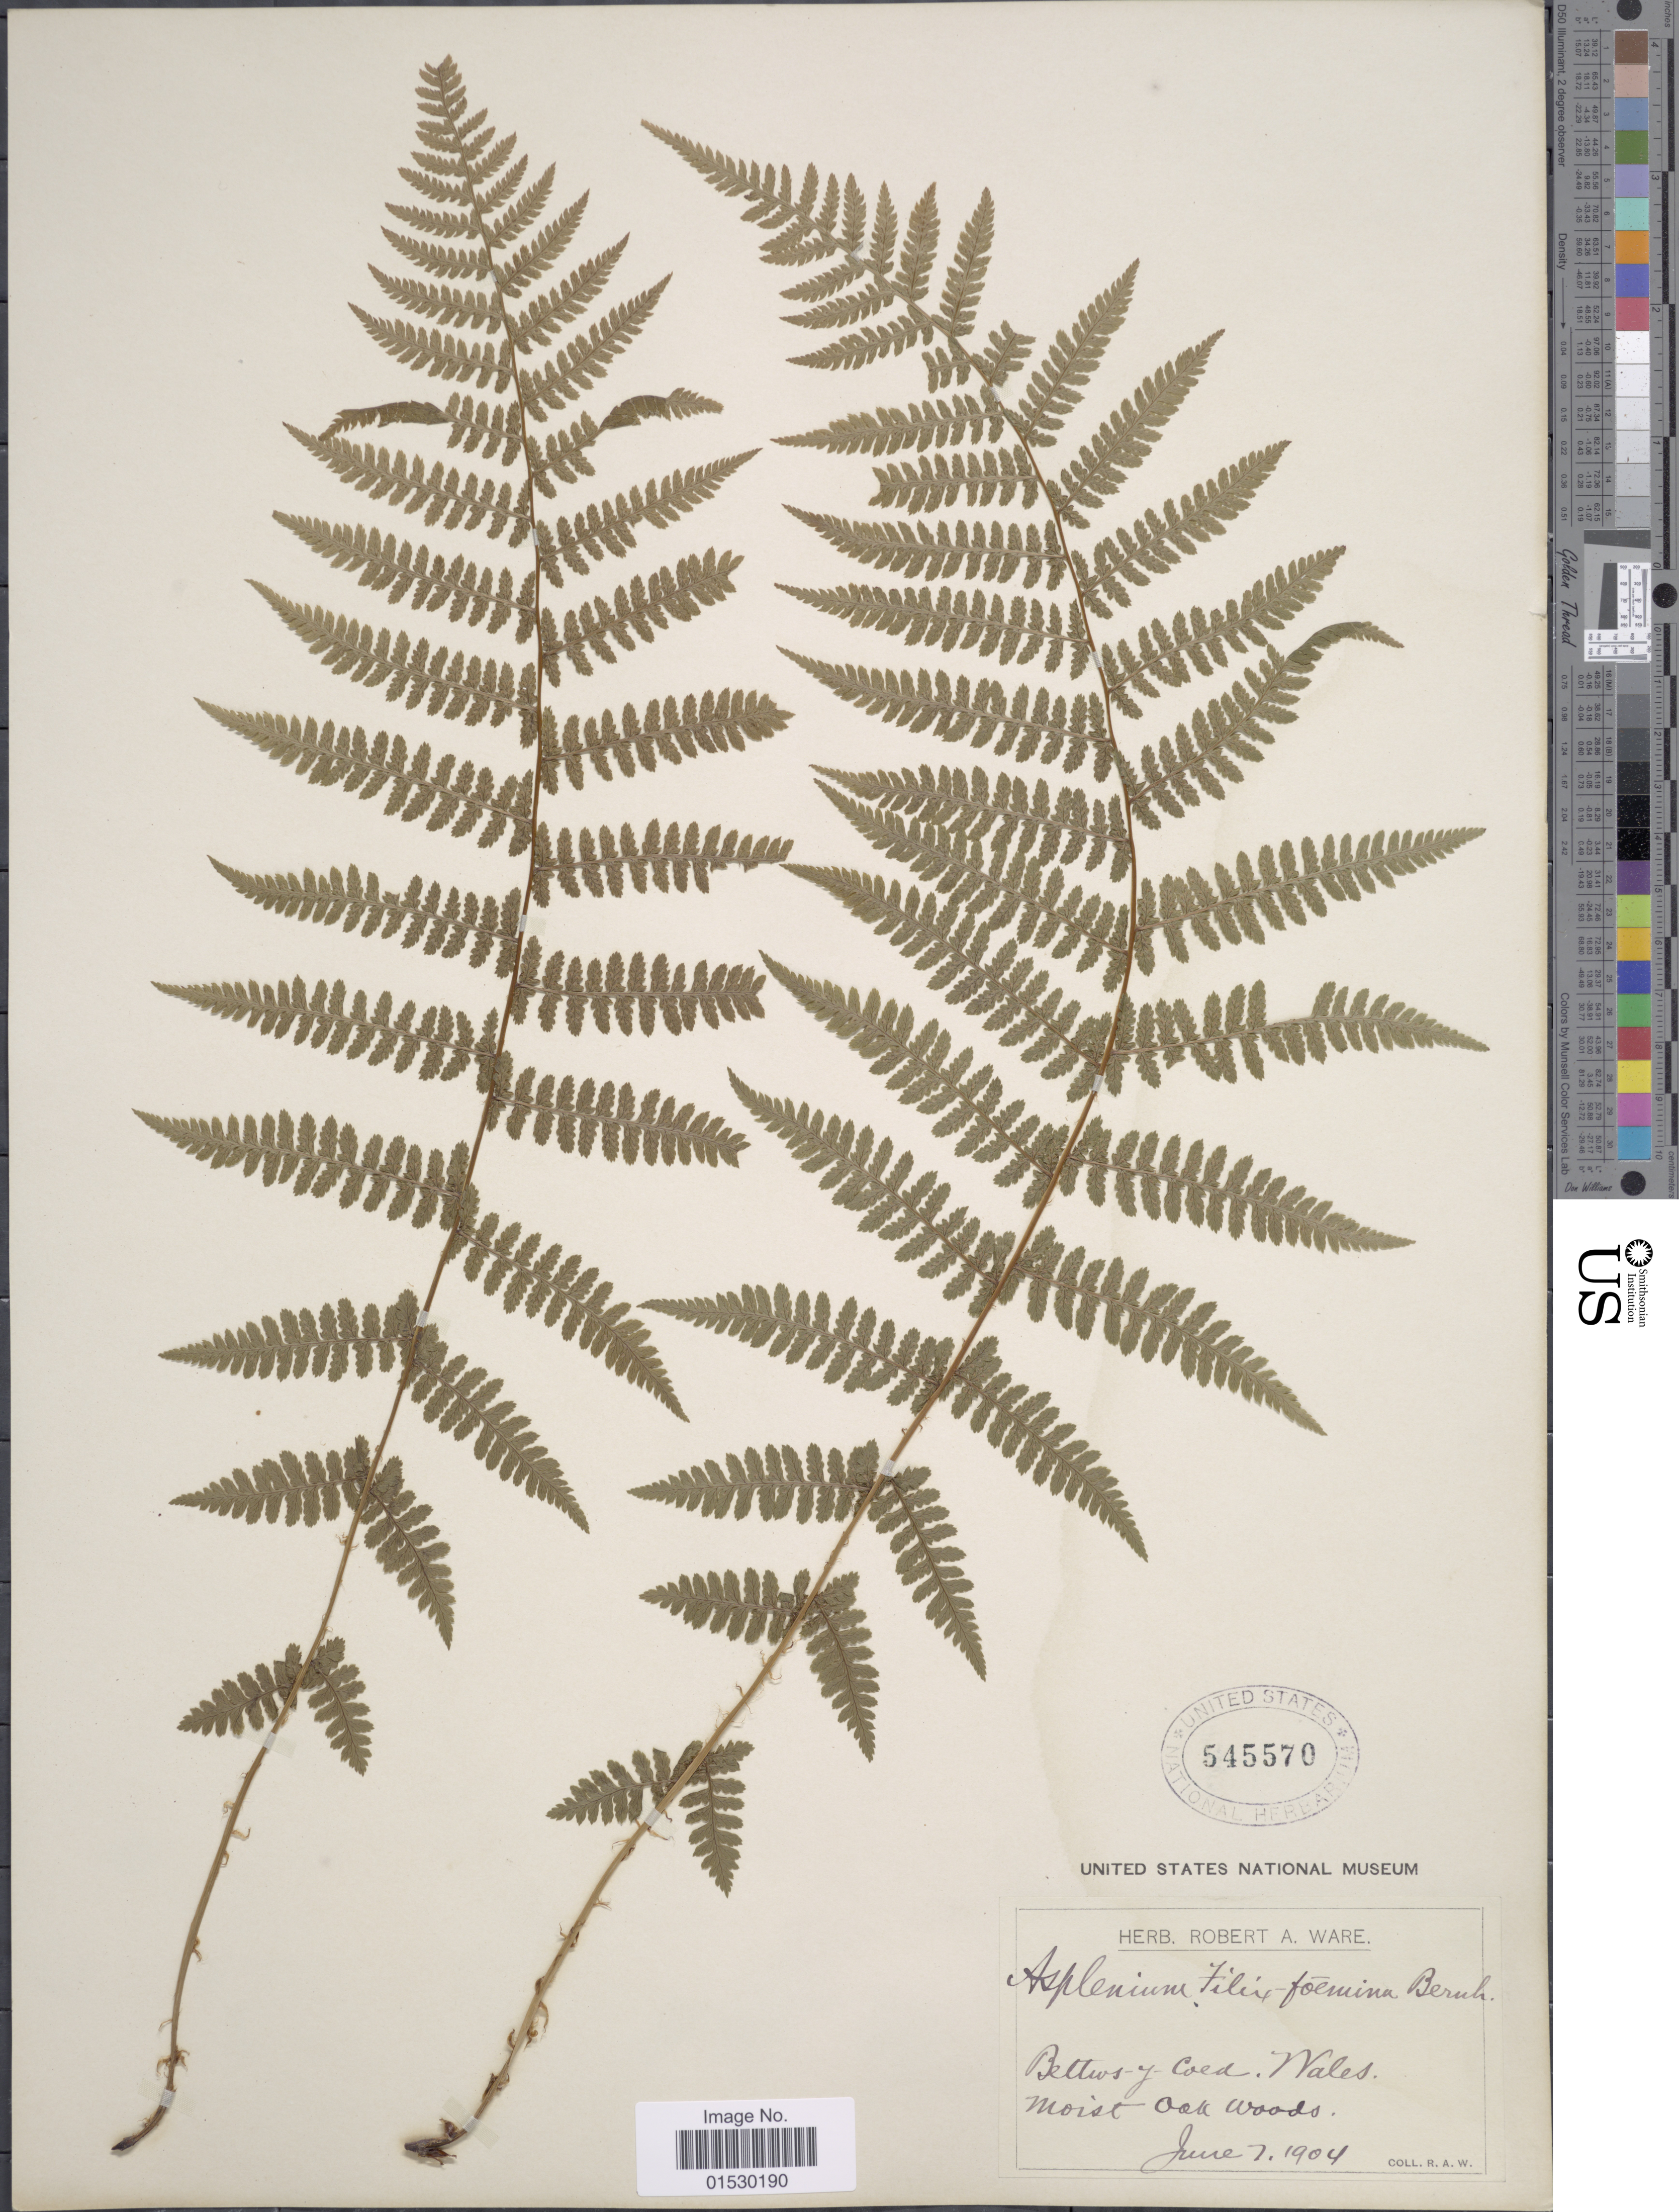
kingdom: Plantae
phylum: Tracheophyta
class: Polypodiopsida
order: Polypodiales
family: Athyriaceae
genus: Athyrium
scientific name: Athyrium filix-femina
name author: (L.) Roth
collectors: R. Ware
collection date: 1904-06-07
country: United Kingdom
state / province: Wales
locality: Betws-y-Coed, Moist oak woods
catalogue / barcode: US 545570